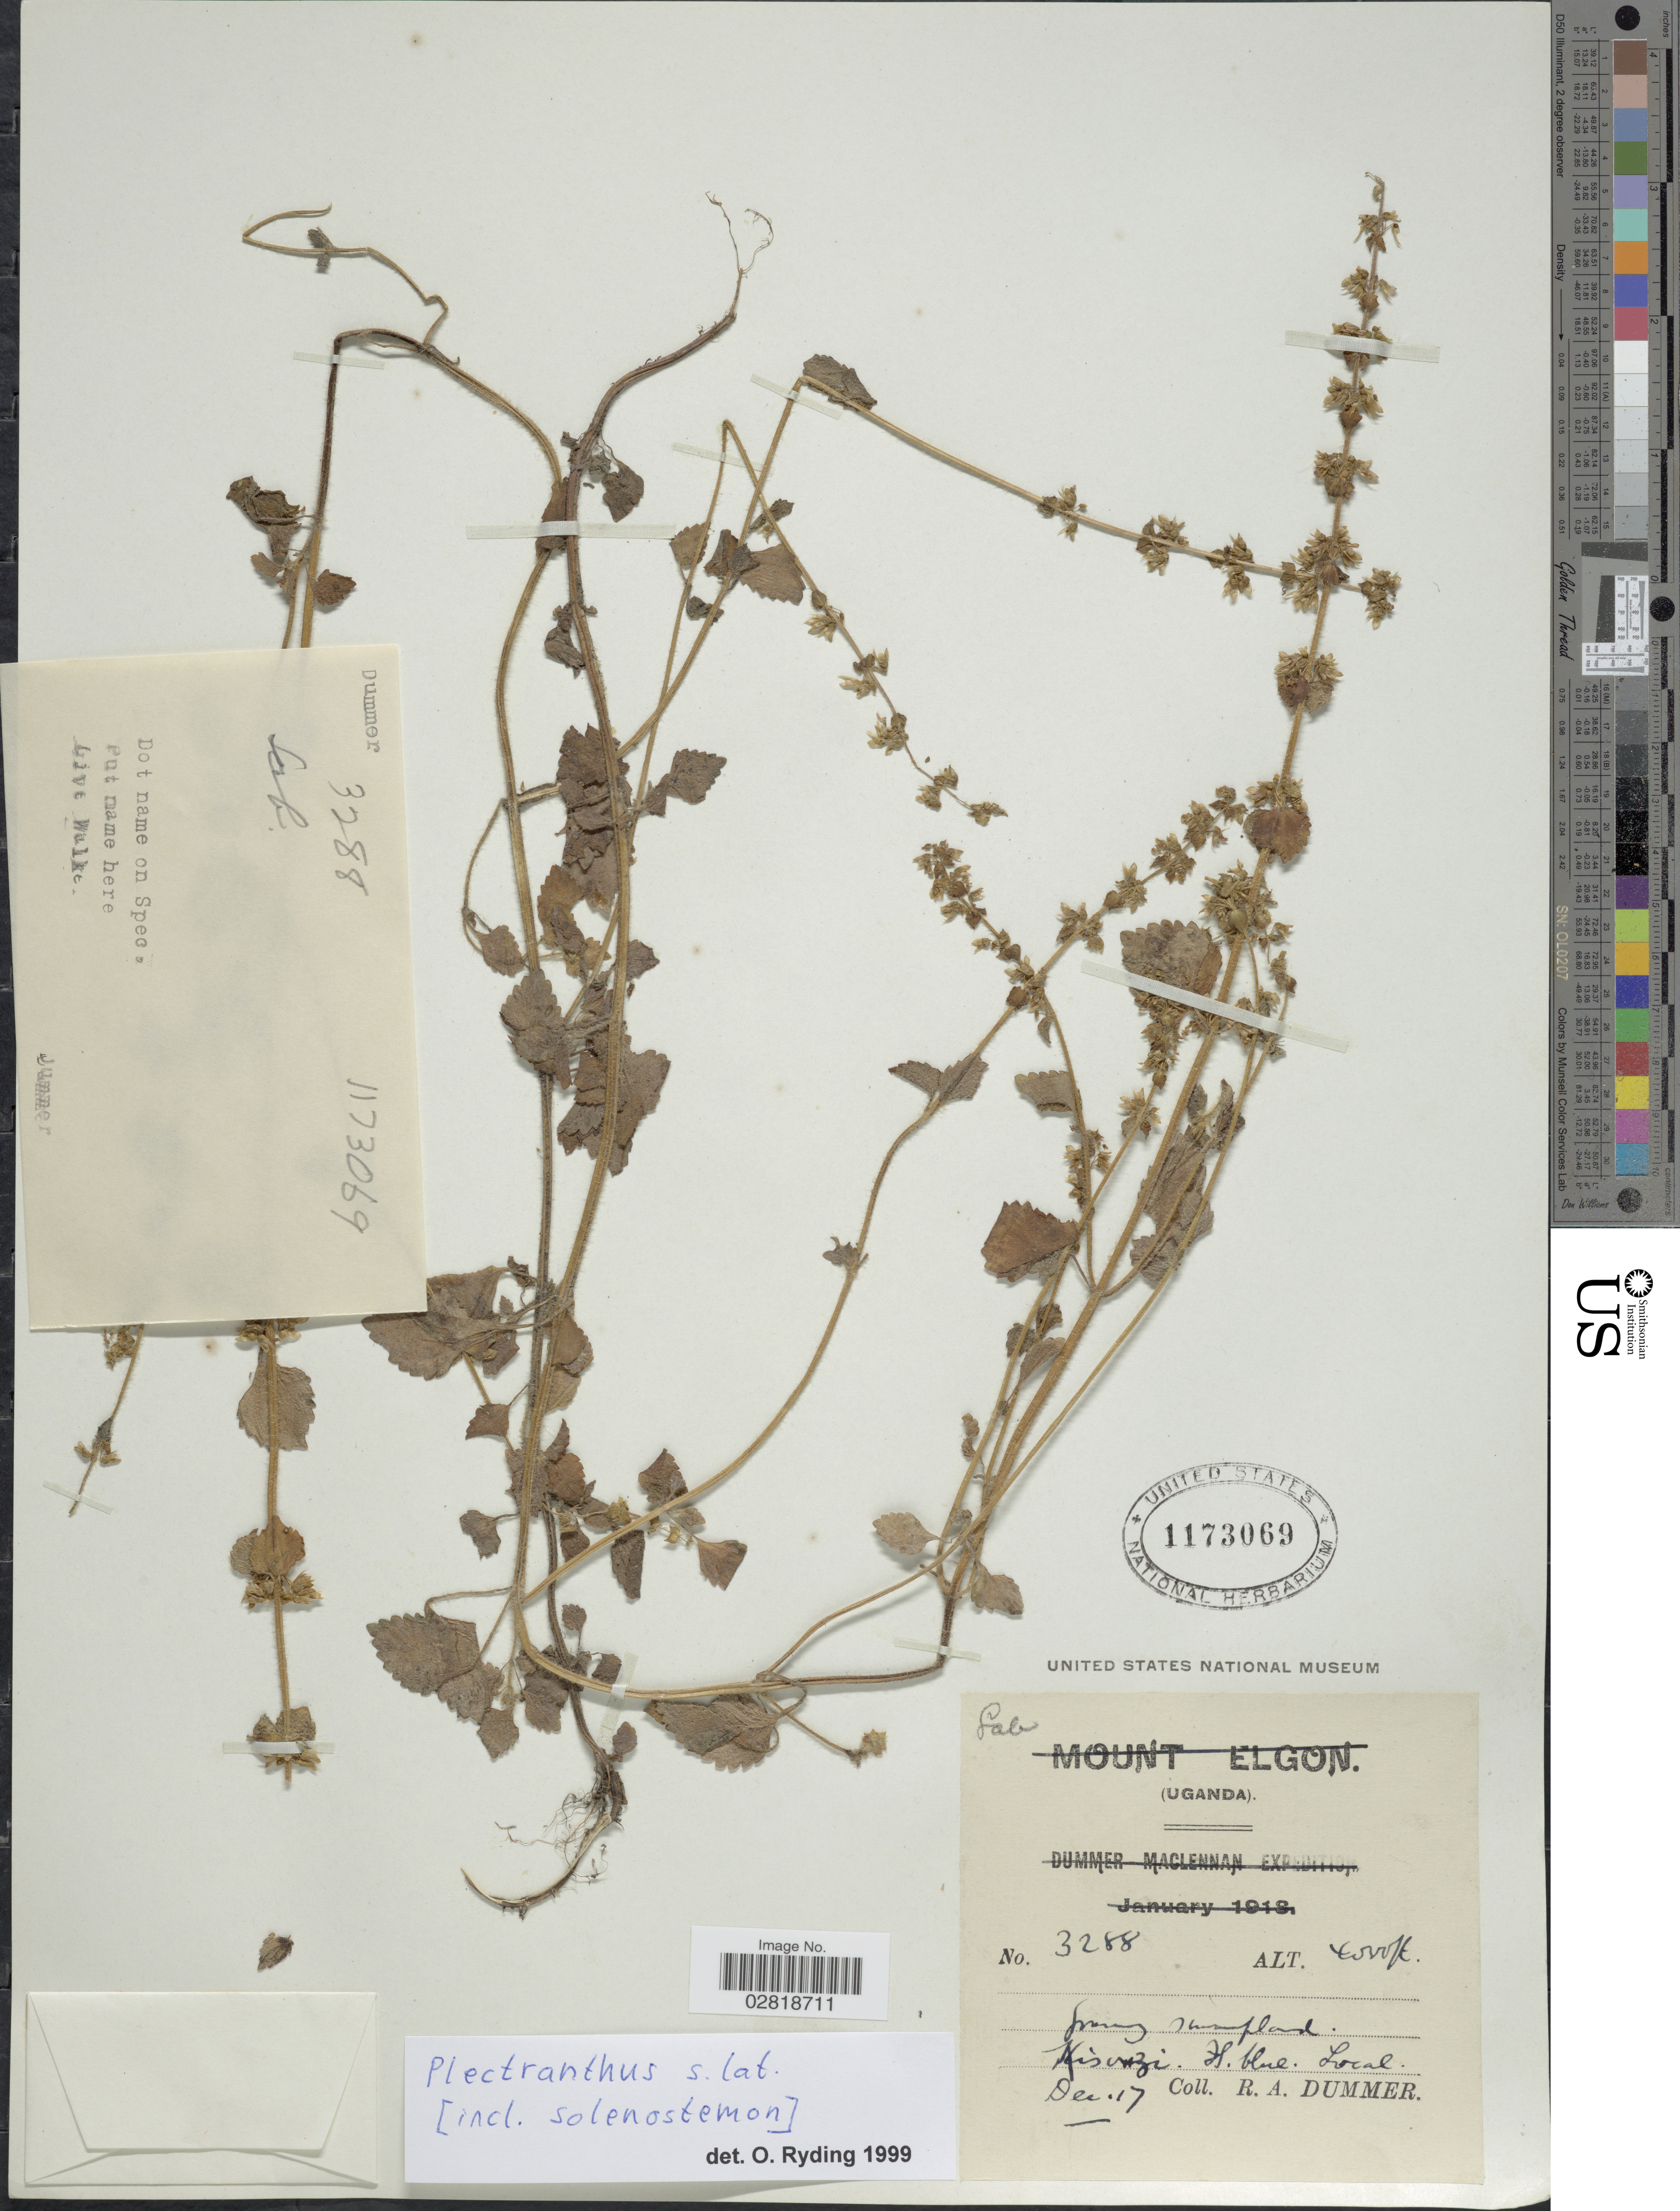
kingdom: Plantae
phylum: Tracheophyta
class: Magnoliopsida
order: Lamiales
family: Lamiaceae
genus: Plectranthus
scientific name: Plectranthus sp.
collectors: R. Dümmer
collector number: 3288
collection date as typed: Transcribed d/m/y: /12/17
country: Uganda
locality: Kisozi.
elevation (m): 1219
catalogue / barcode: US 1173069